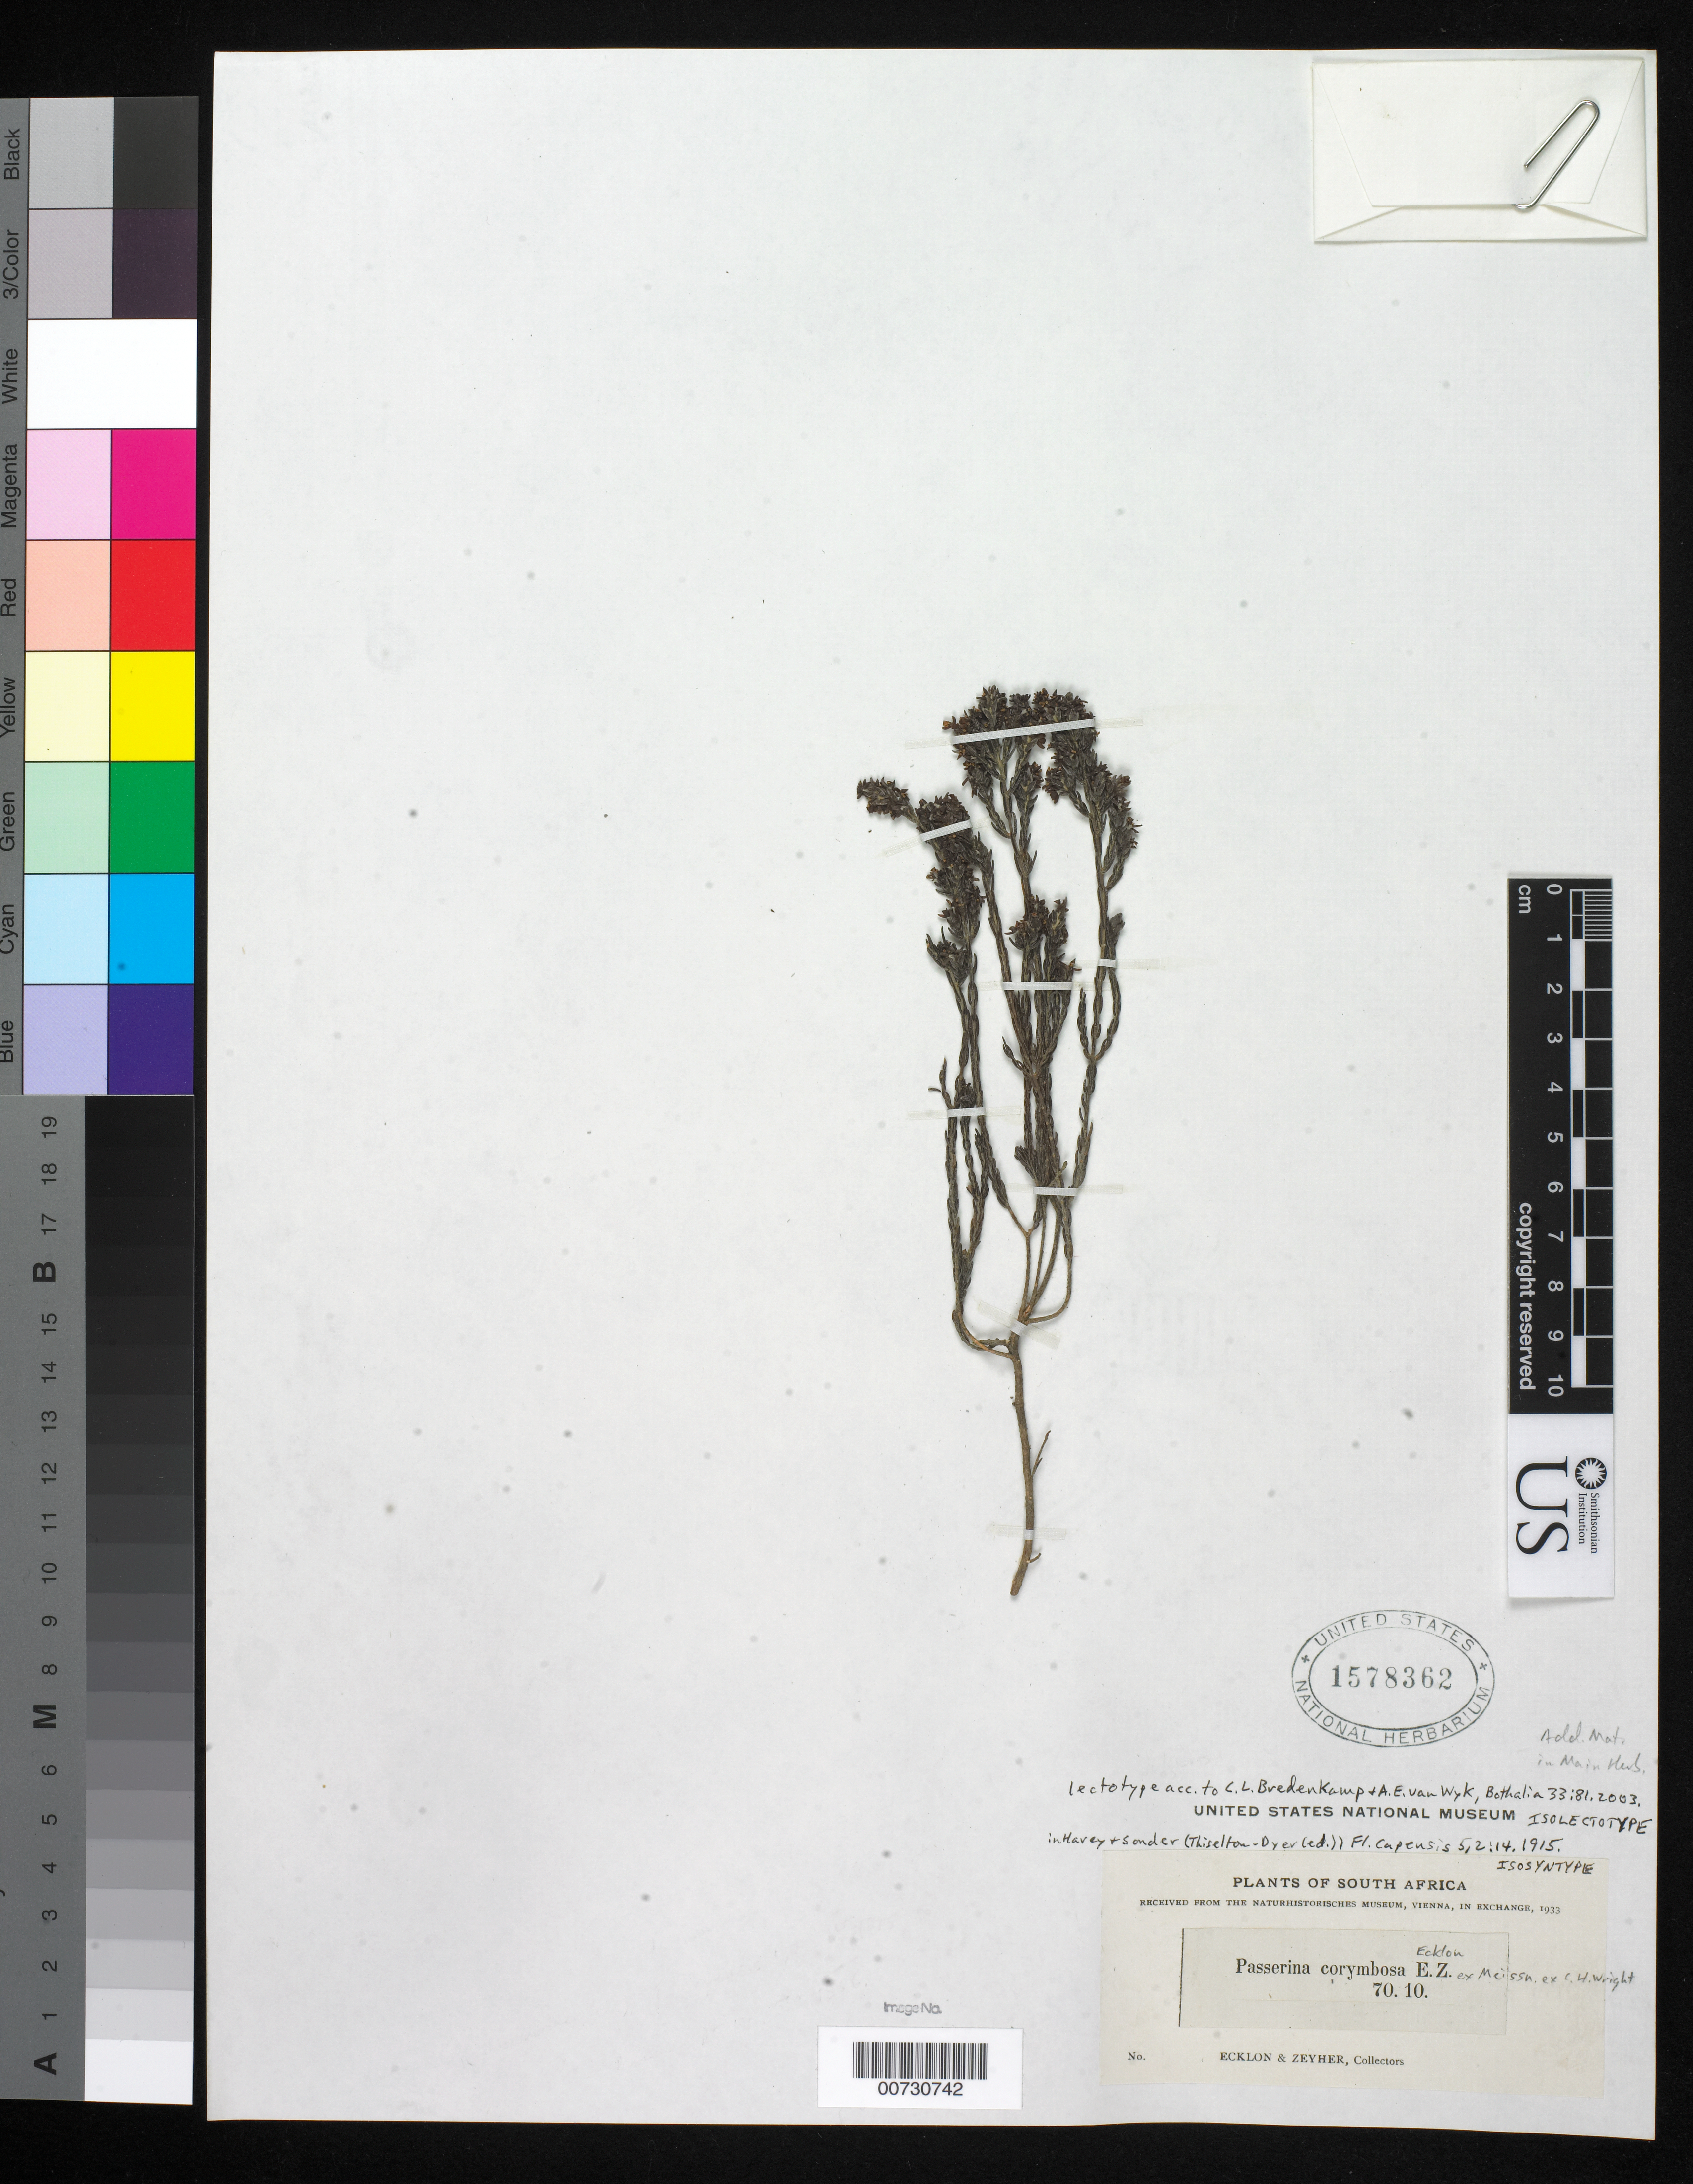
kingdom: Plantae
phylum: Tracheophyta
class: Magnoliopsida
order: Malvales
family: Thymelaeaceae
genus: Passerina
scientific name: Passerina corymbosa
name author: Eckl. ex C.H. Wright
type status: Isolectotype; Isosyntype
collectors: C. F. Ecklon & C. Zeyher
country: South Africa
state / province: Western Cape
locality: Swellendam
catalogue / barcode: US 1578362